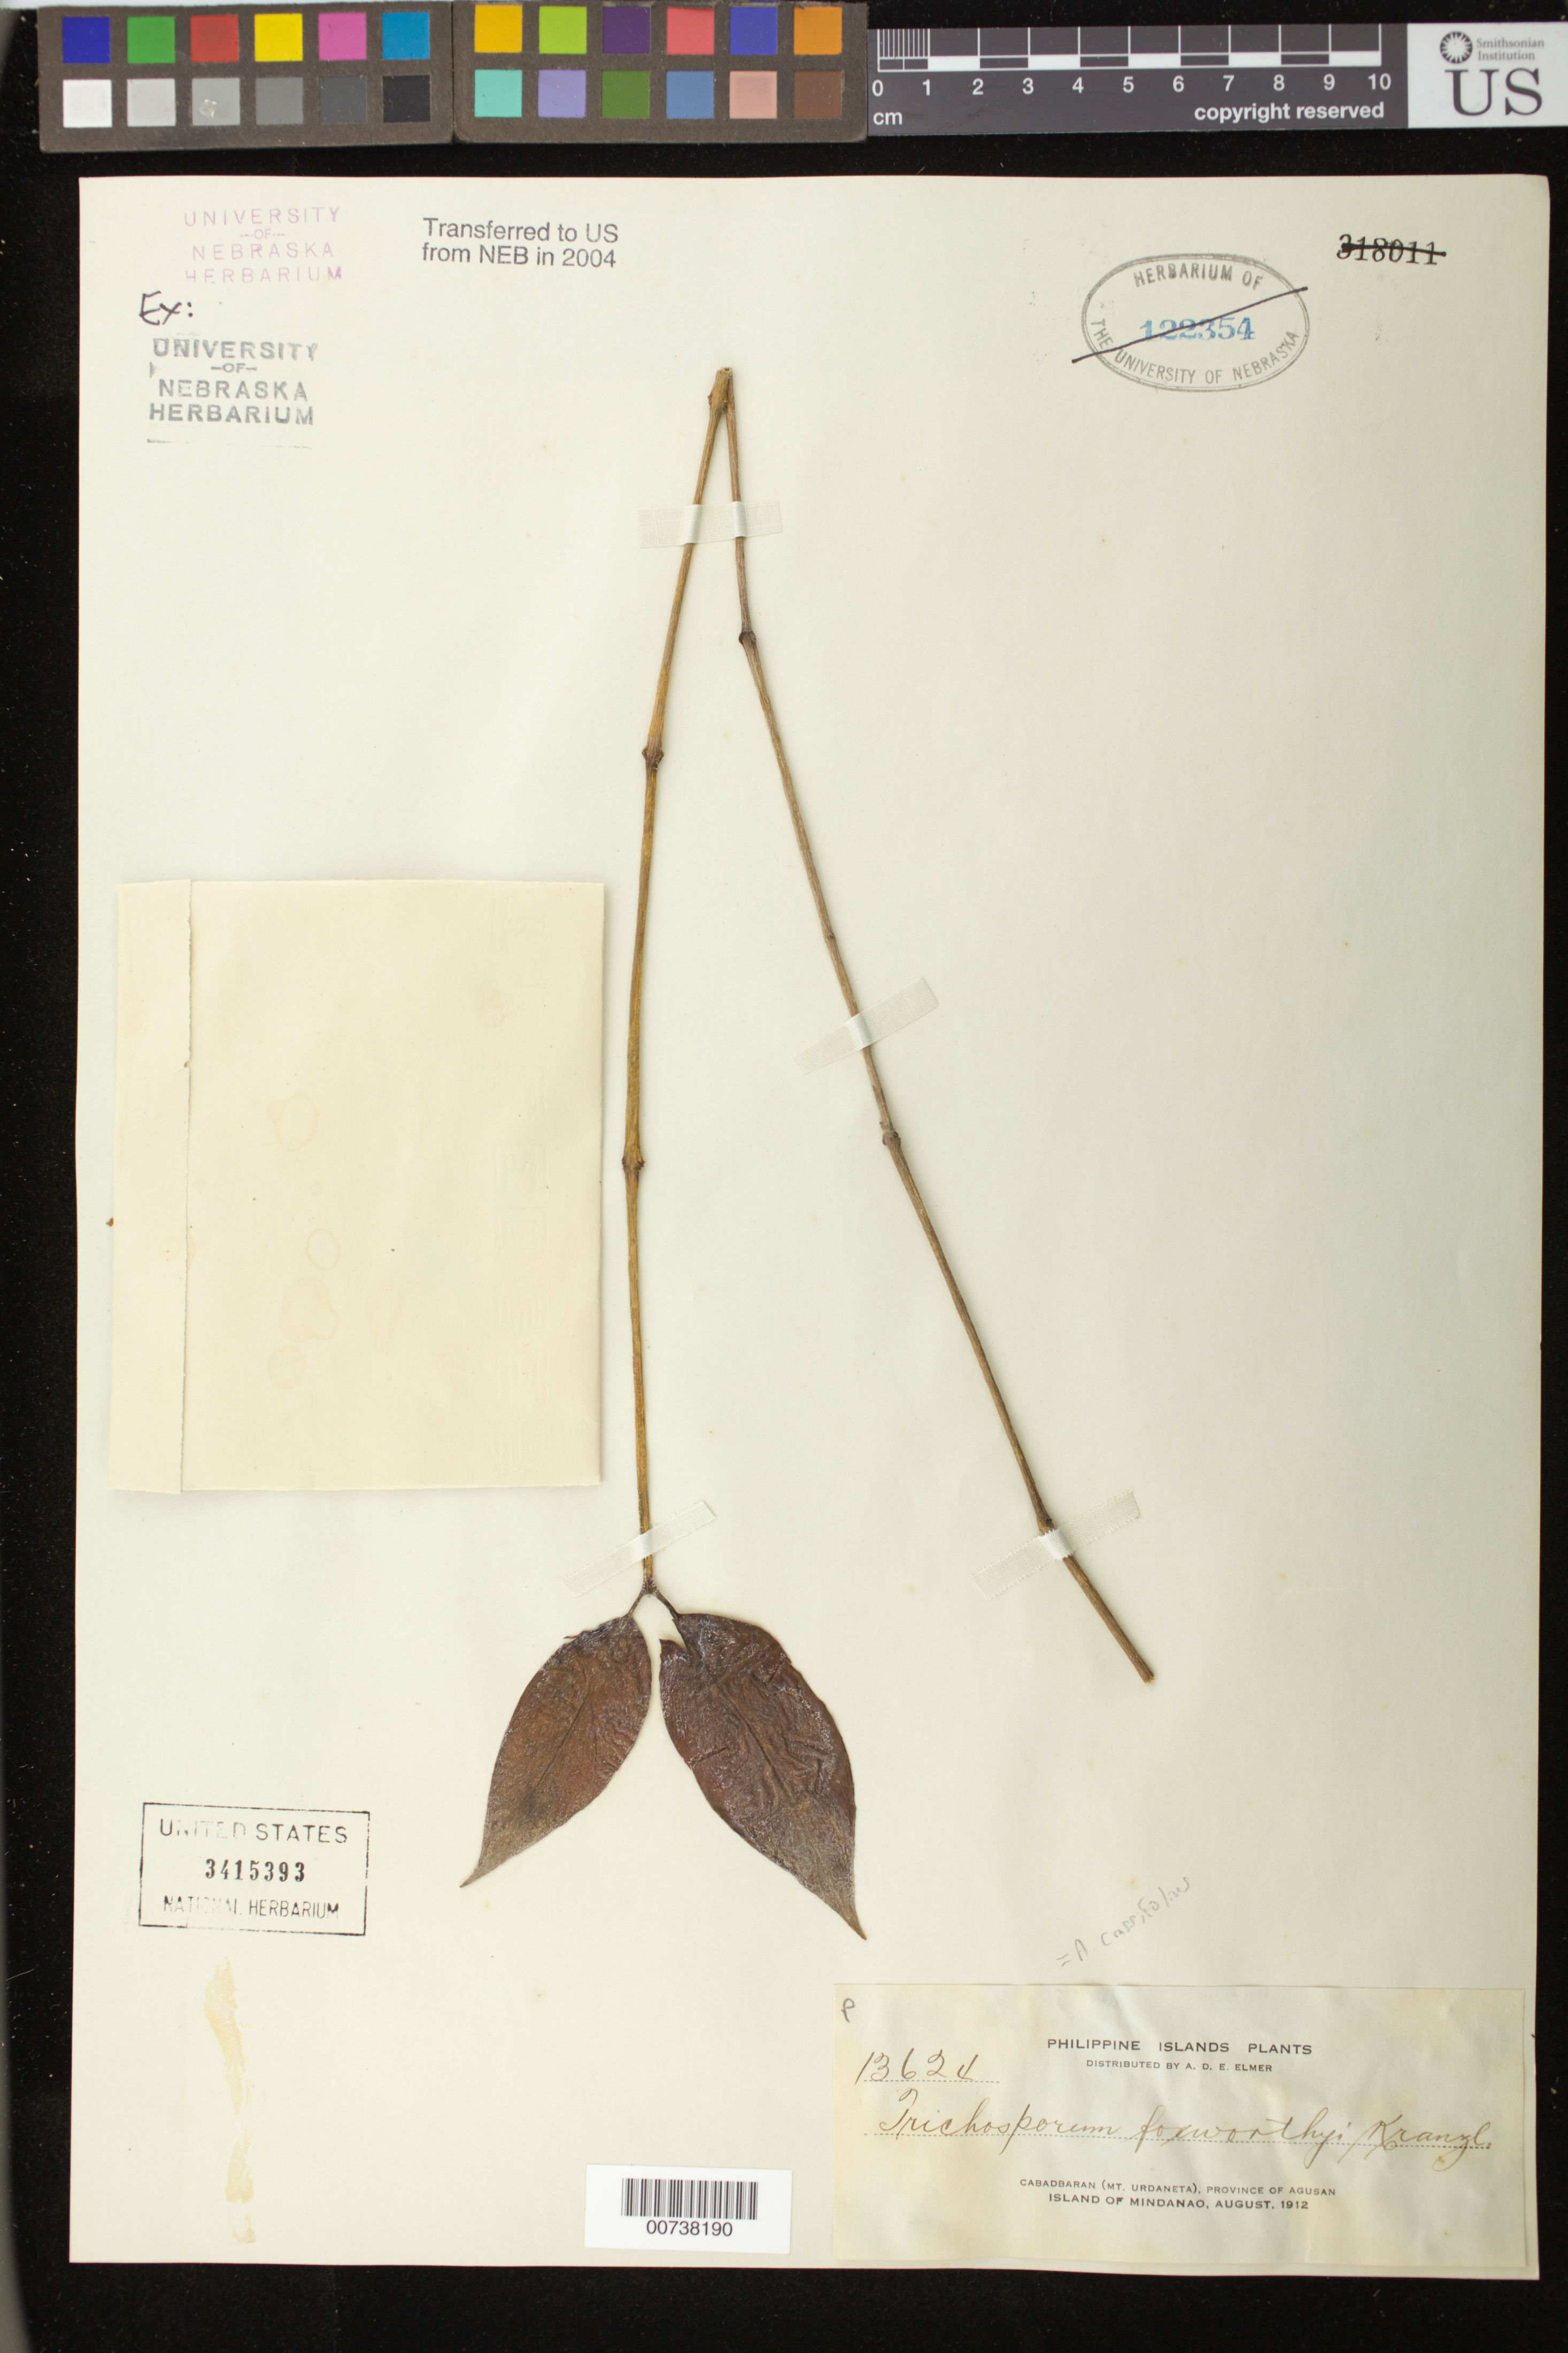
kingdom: Plantae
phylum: Tracheophyta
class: Magnoliopsida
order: Lamiales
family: Gesneriaceae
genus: Aeschynanthus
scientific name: Aeschynanthus crassifolius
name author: (Elmer) Schltr.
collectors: A. D. E. Elmer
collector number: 13624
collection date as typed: Aug 1912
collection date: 1912-08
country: Philippines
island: Mindanao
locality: Cabadbaran (Mt. Urdaneta), Province of Agusan, Island of Mindanao.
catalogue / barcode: US 3415393